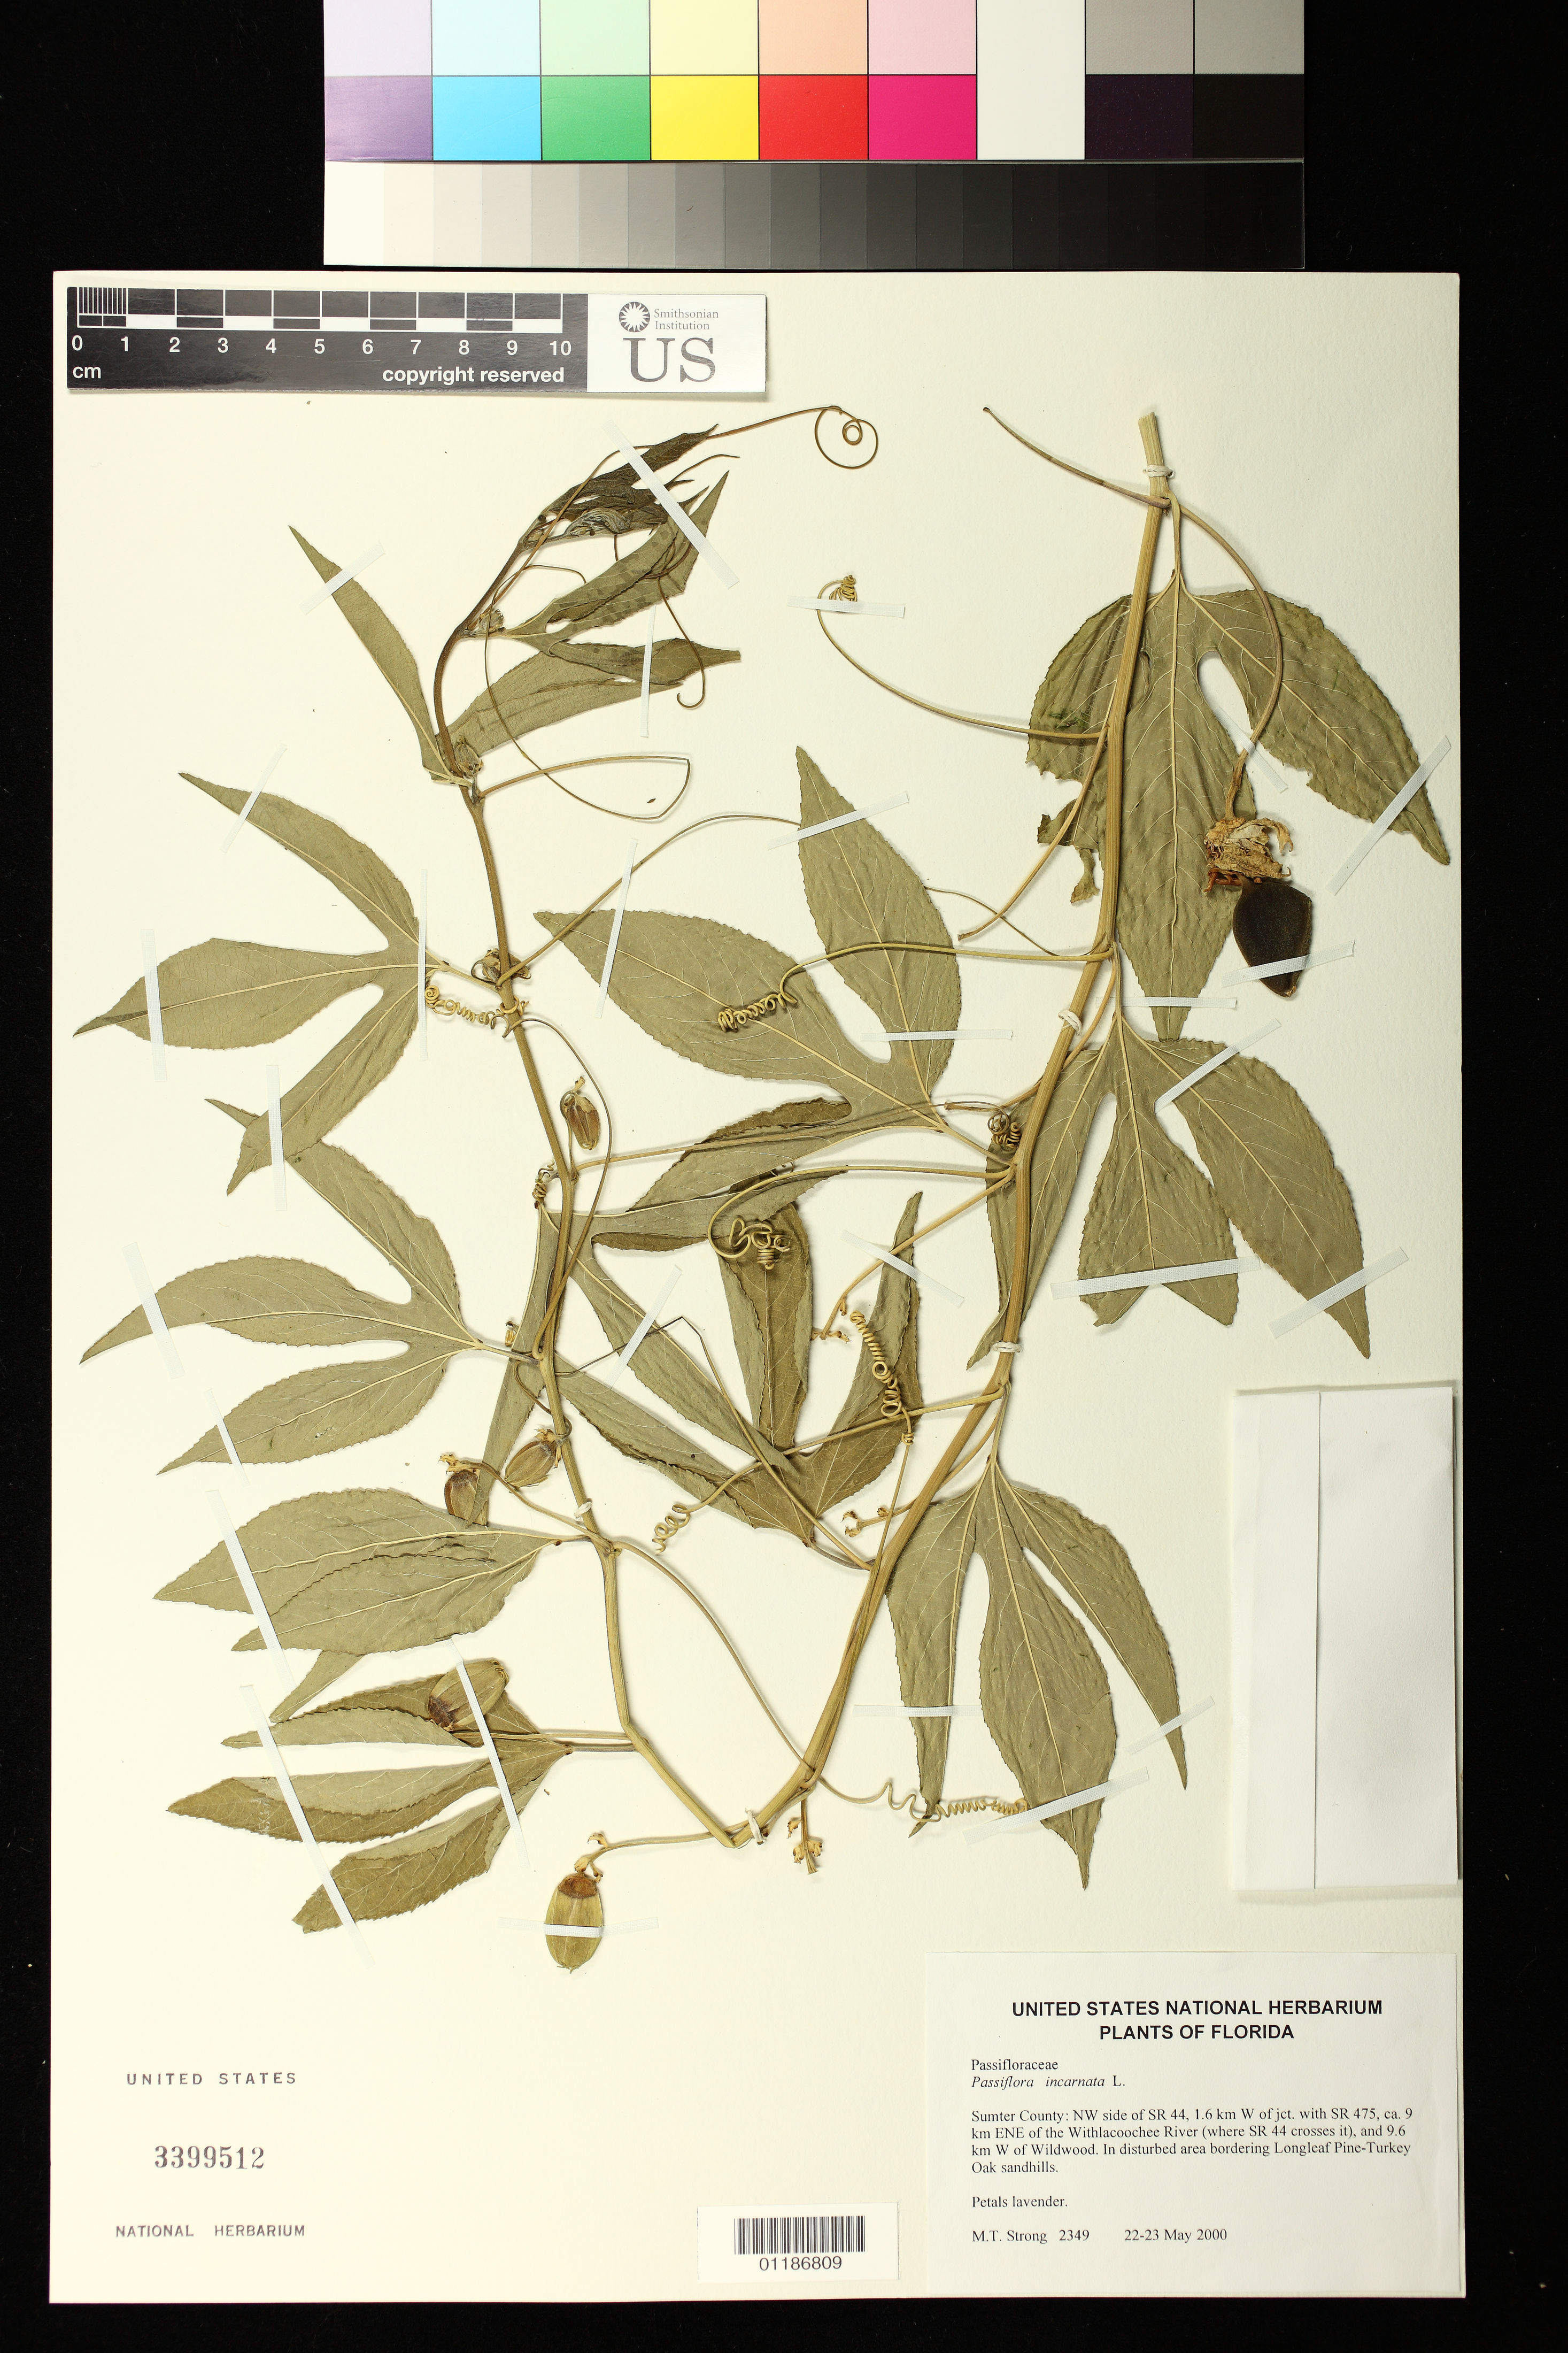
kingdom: Plantae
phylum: Tracheophyta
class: Magnoliopsida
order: Malpighiales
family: Passifloraceae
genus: Passiflora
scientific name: Passiflora incarnata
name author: L.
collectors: M. T. Strong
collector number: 2349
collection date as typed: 22 May 2000 to 23 May 2000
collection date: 2000-05-22/2000-05-23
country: United States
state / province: Florida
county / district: Sumter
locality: NW side of SR 44, 1.6 km W of jct. with SR 475, ca. 9 km ENE of the Withlacoochee River (where SR 44 crosses it), and 9.6 km W of Wildwood.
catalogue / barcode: US 3399512